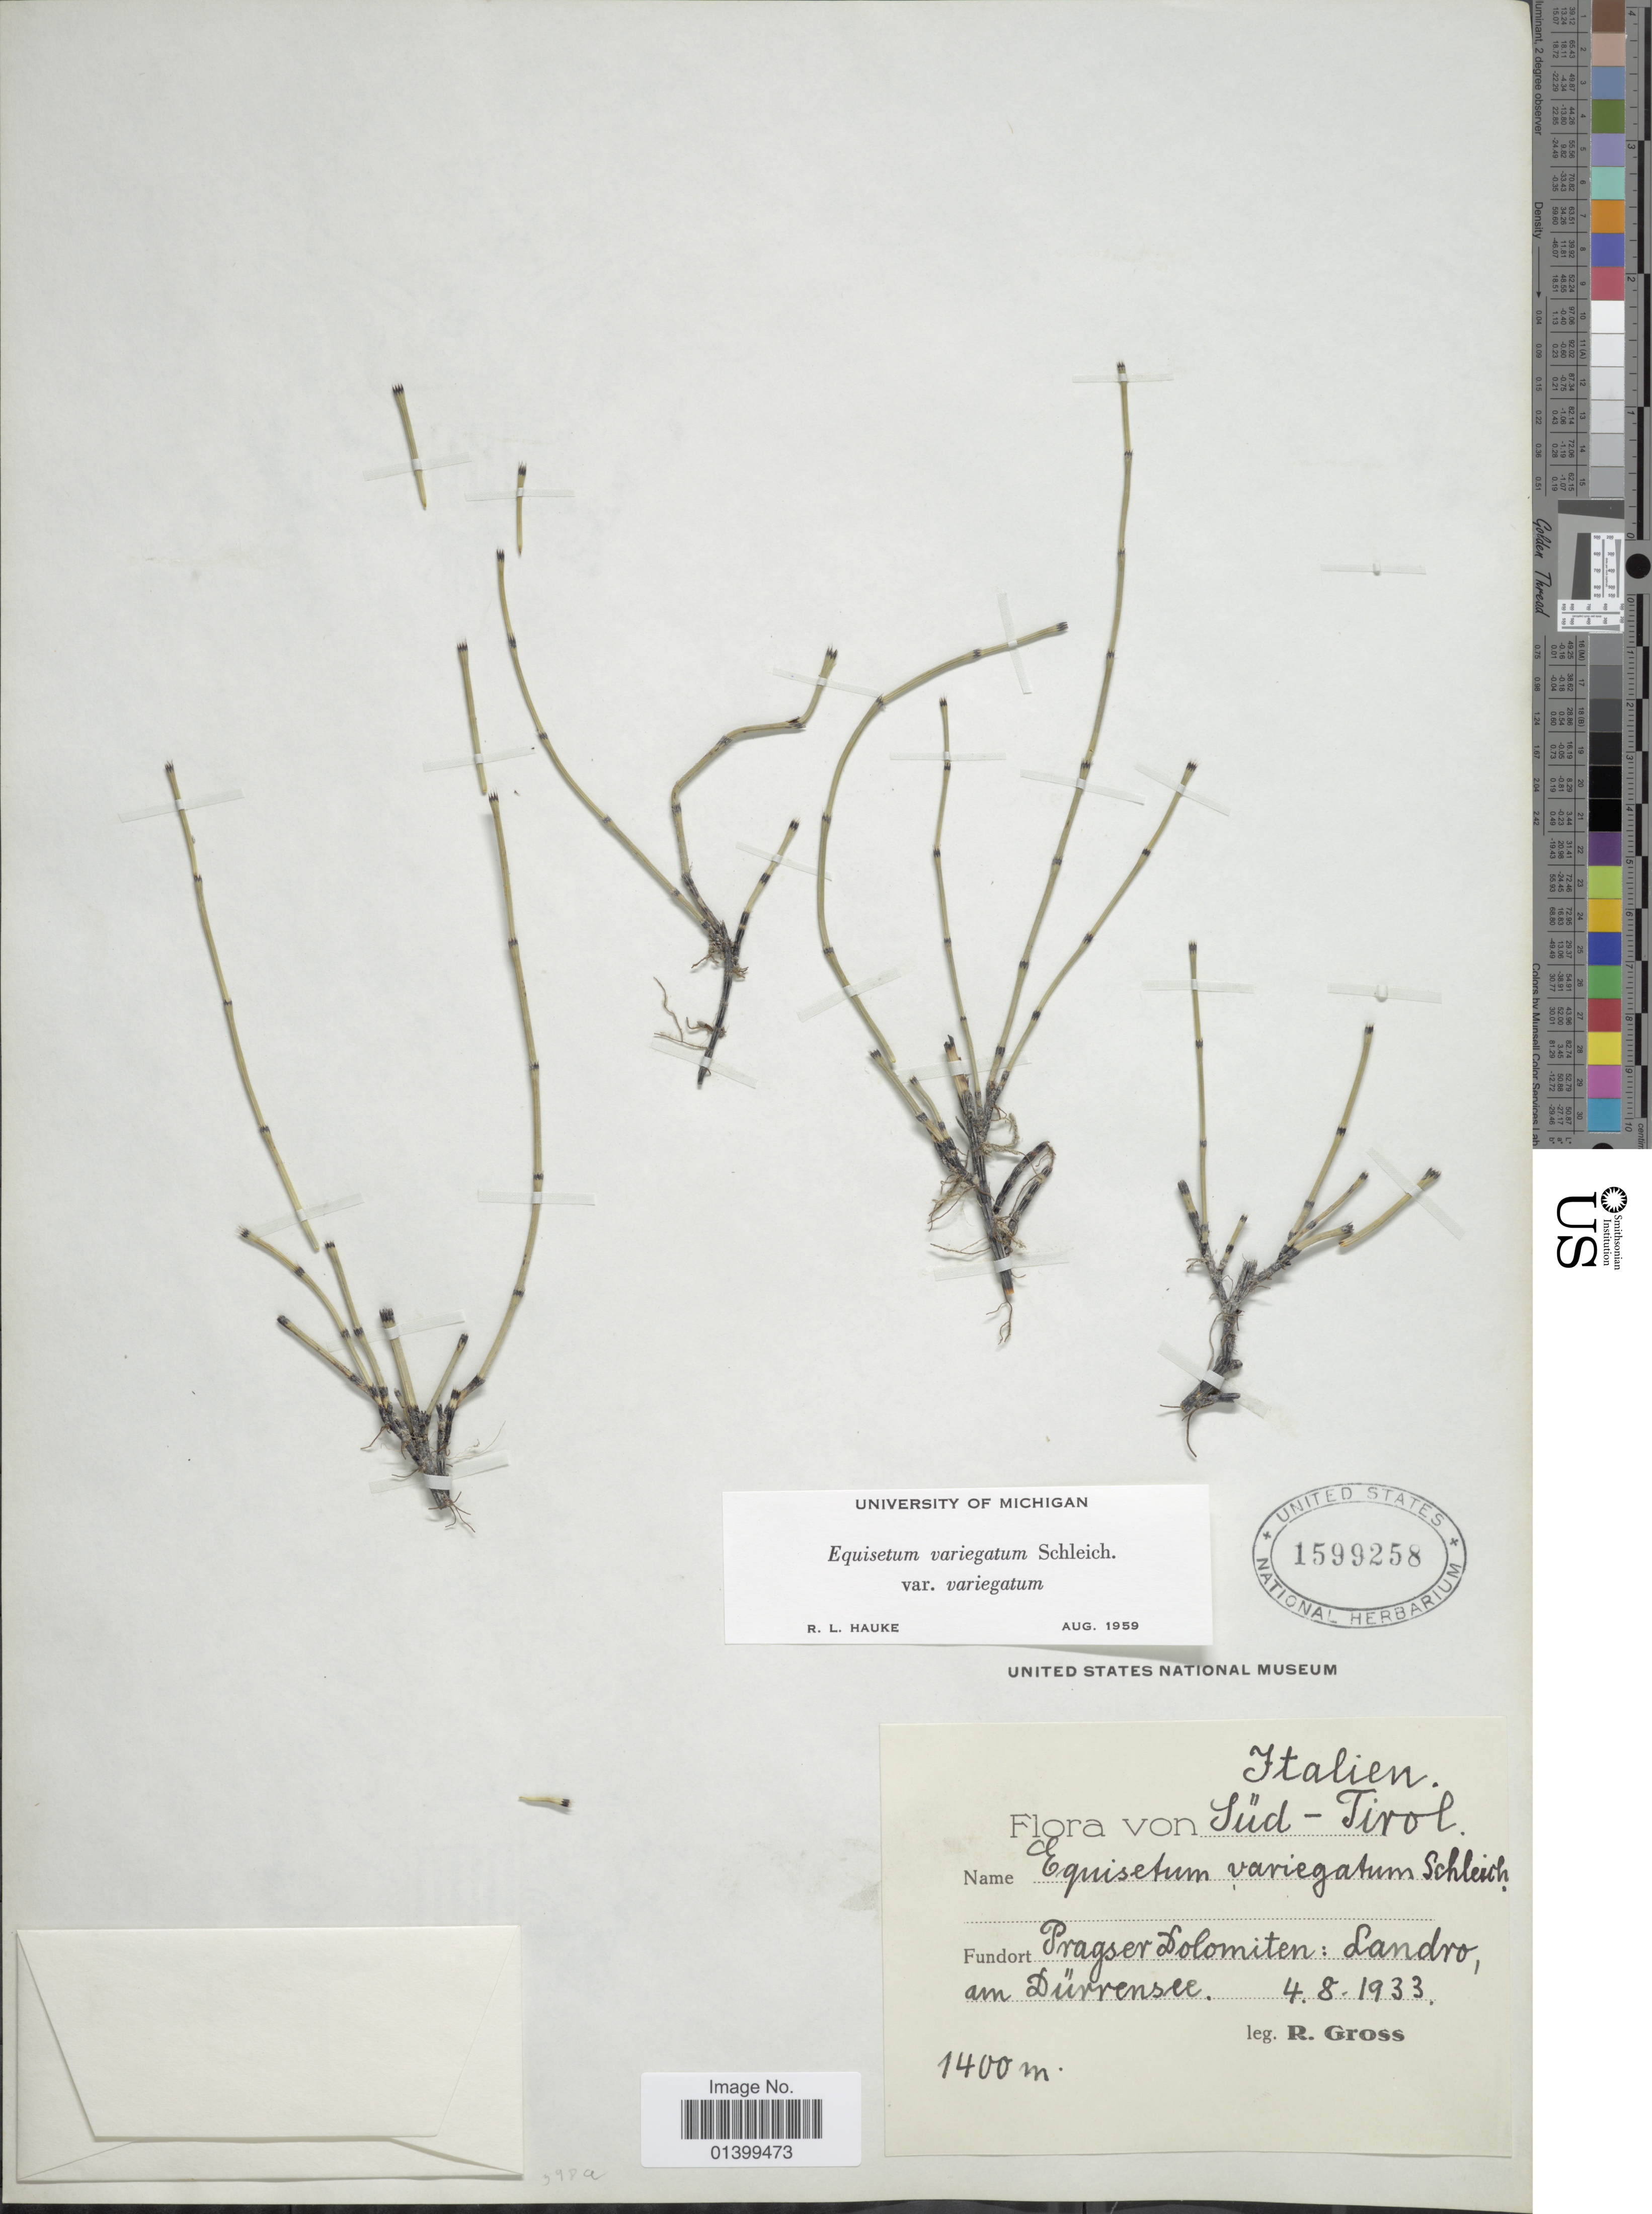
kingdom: Plantae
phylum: Tracheophyta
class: Polypodiopsida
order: Equisetales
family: Equisetaceae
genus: Equisetum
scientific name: Equisetum variegatum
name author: Schleich. ex F. Weber & D. Mohr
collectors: R. Gross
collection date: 1933-08-04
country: Italy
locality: Flora von Süd-Tirol, Italien. Pragser Dolomiten: Landro, am Dürrensee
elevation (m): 1400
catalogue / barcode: US 1599258